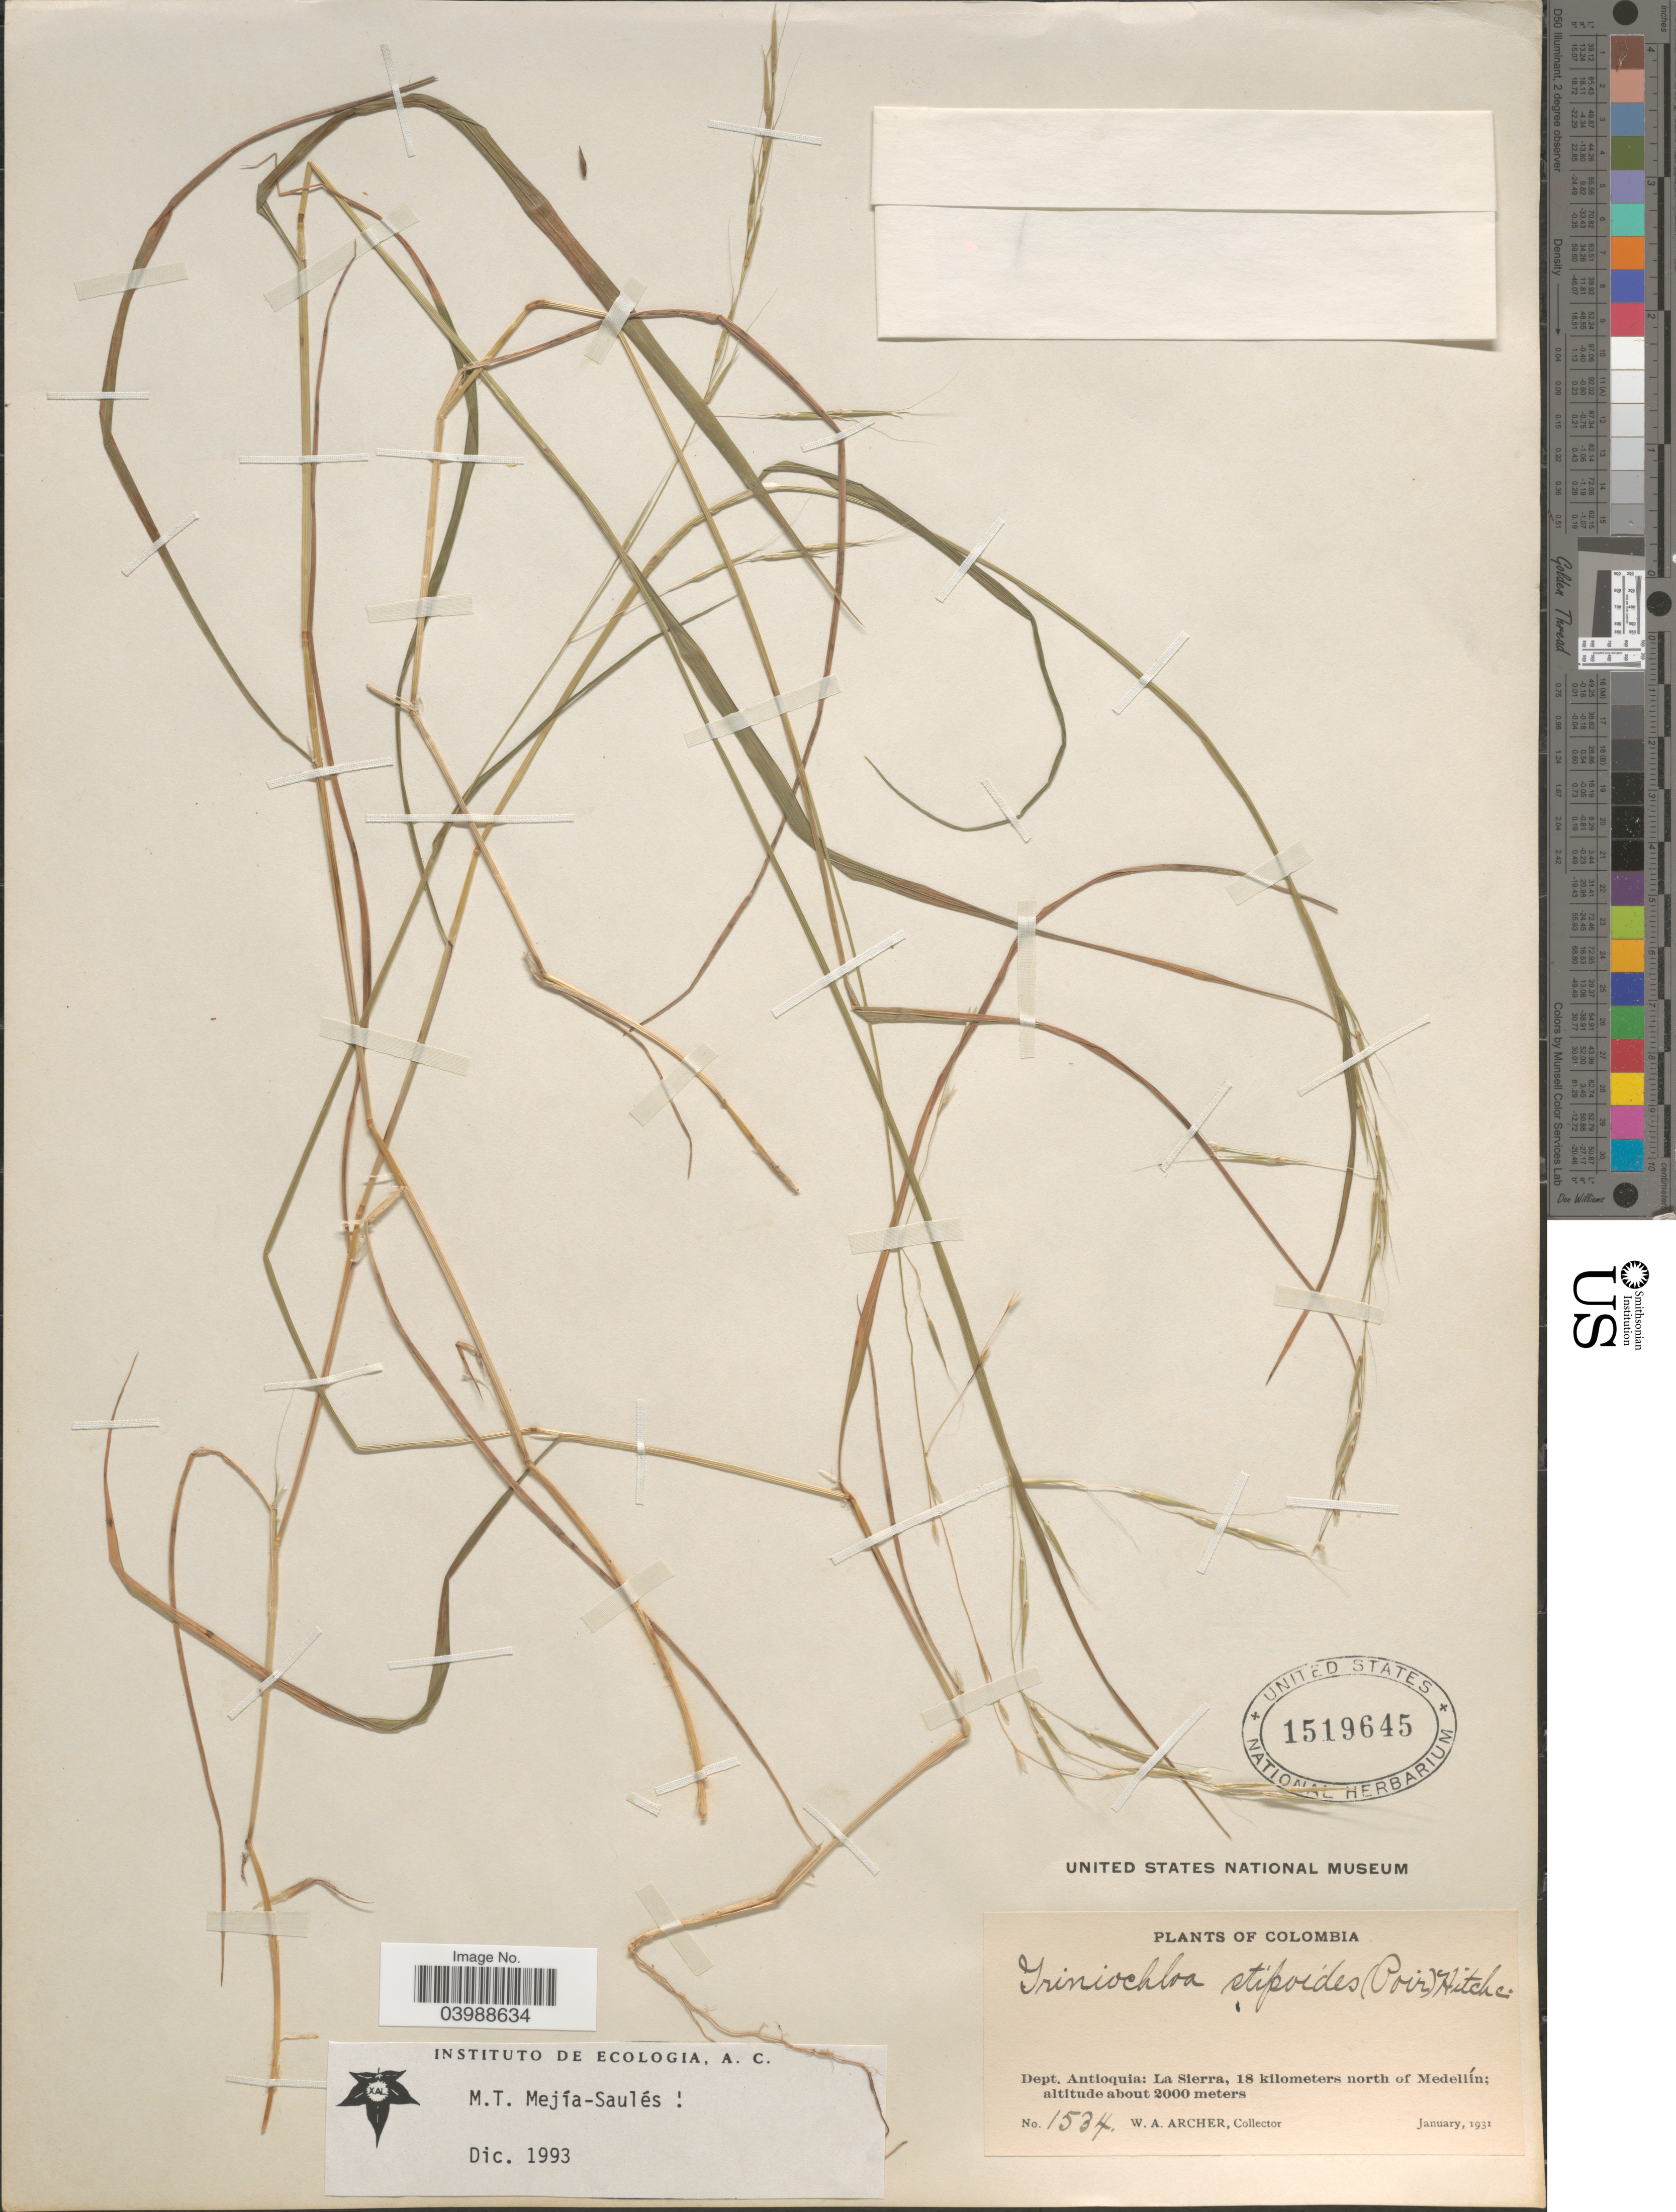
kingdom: Plantae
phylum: Tracheophyta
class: Liliopsida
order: Poales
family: Poaceae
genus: Triniochloa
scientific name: Triniochloa stipoides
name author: (Kunth) Hitchc.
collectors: W. Archer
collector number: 1534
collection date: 1931-01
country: Colombia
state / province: Antioquia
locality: Dept. Antioquia: La Sierra, 18 kilometers north of Medellín.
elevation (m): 2000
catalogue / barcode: US 1519645